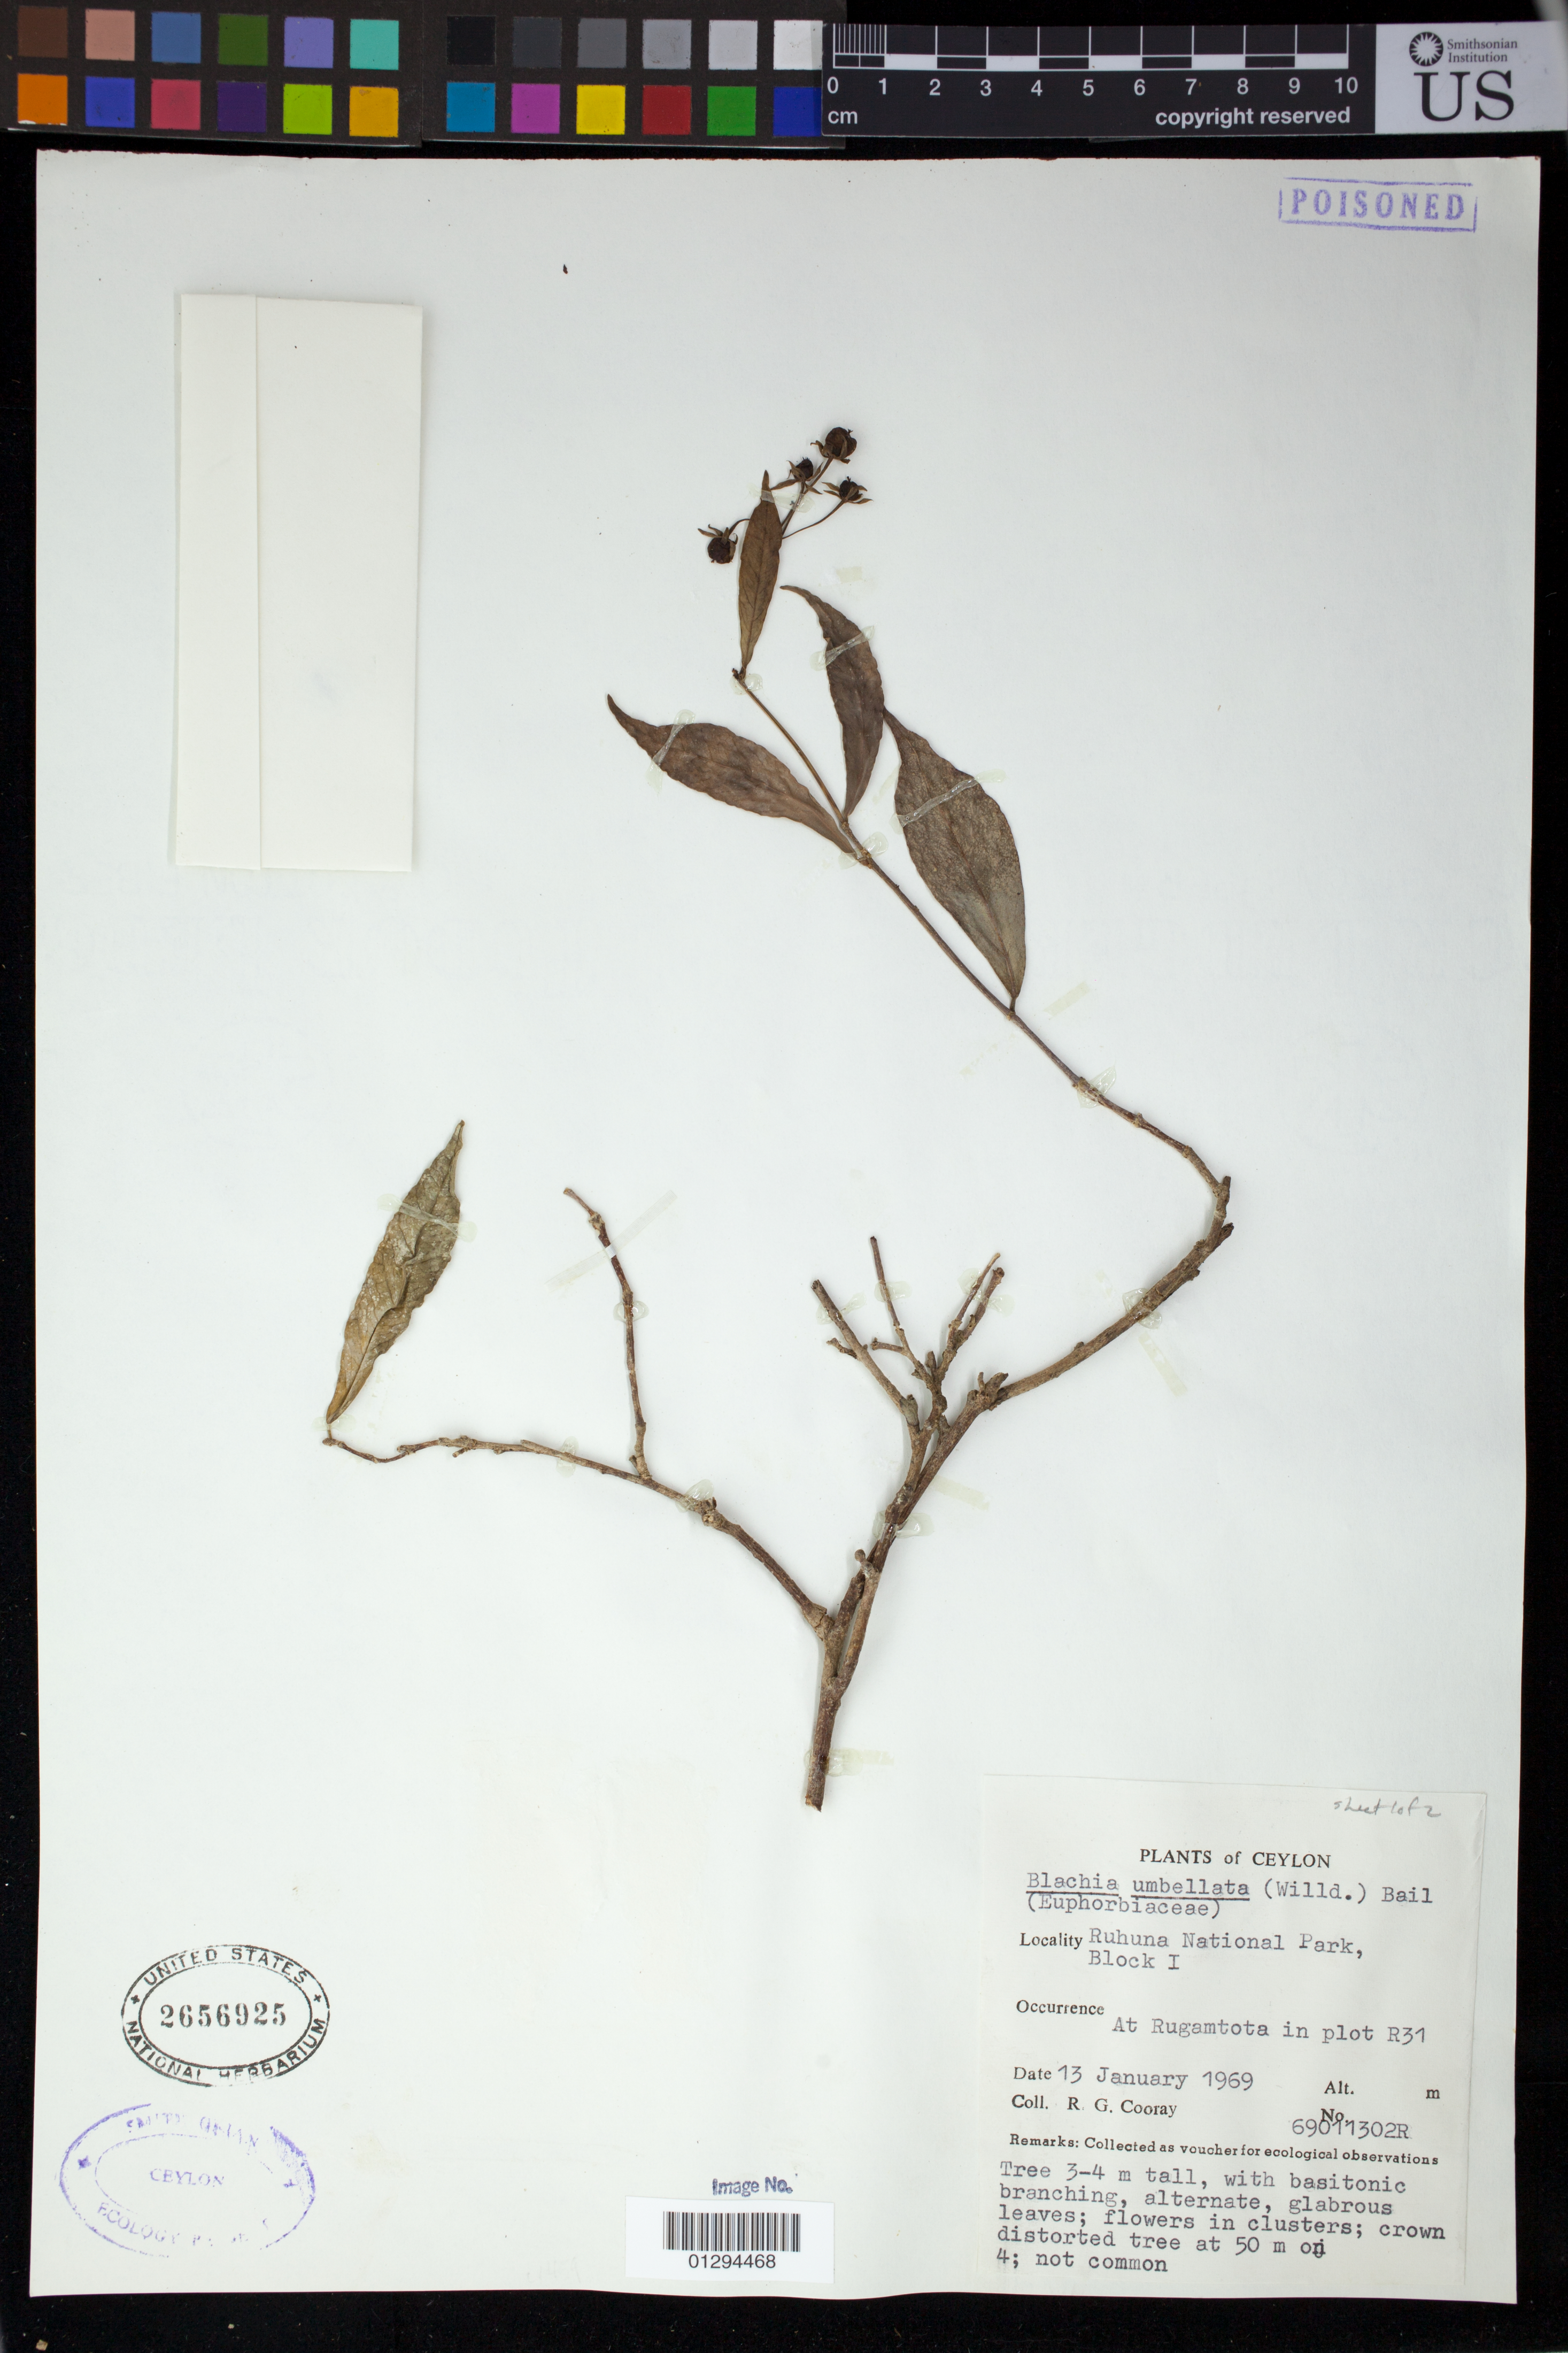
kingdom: Plantae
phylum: Tracheophyta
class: Magnoliopsida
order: Malpighiales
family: Euphorbiaceae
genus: Blachia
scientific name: Blachia umbellata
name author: (Willd.) Baill.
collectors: R. Cooray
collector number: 69011302R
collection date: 1969-01-13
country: Sri Lanka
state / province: Southern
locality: Plants of Ceylon. Ruhuna National Park, Block I. At Rugamtota in plot R31.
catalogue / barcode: US 2656925